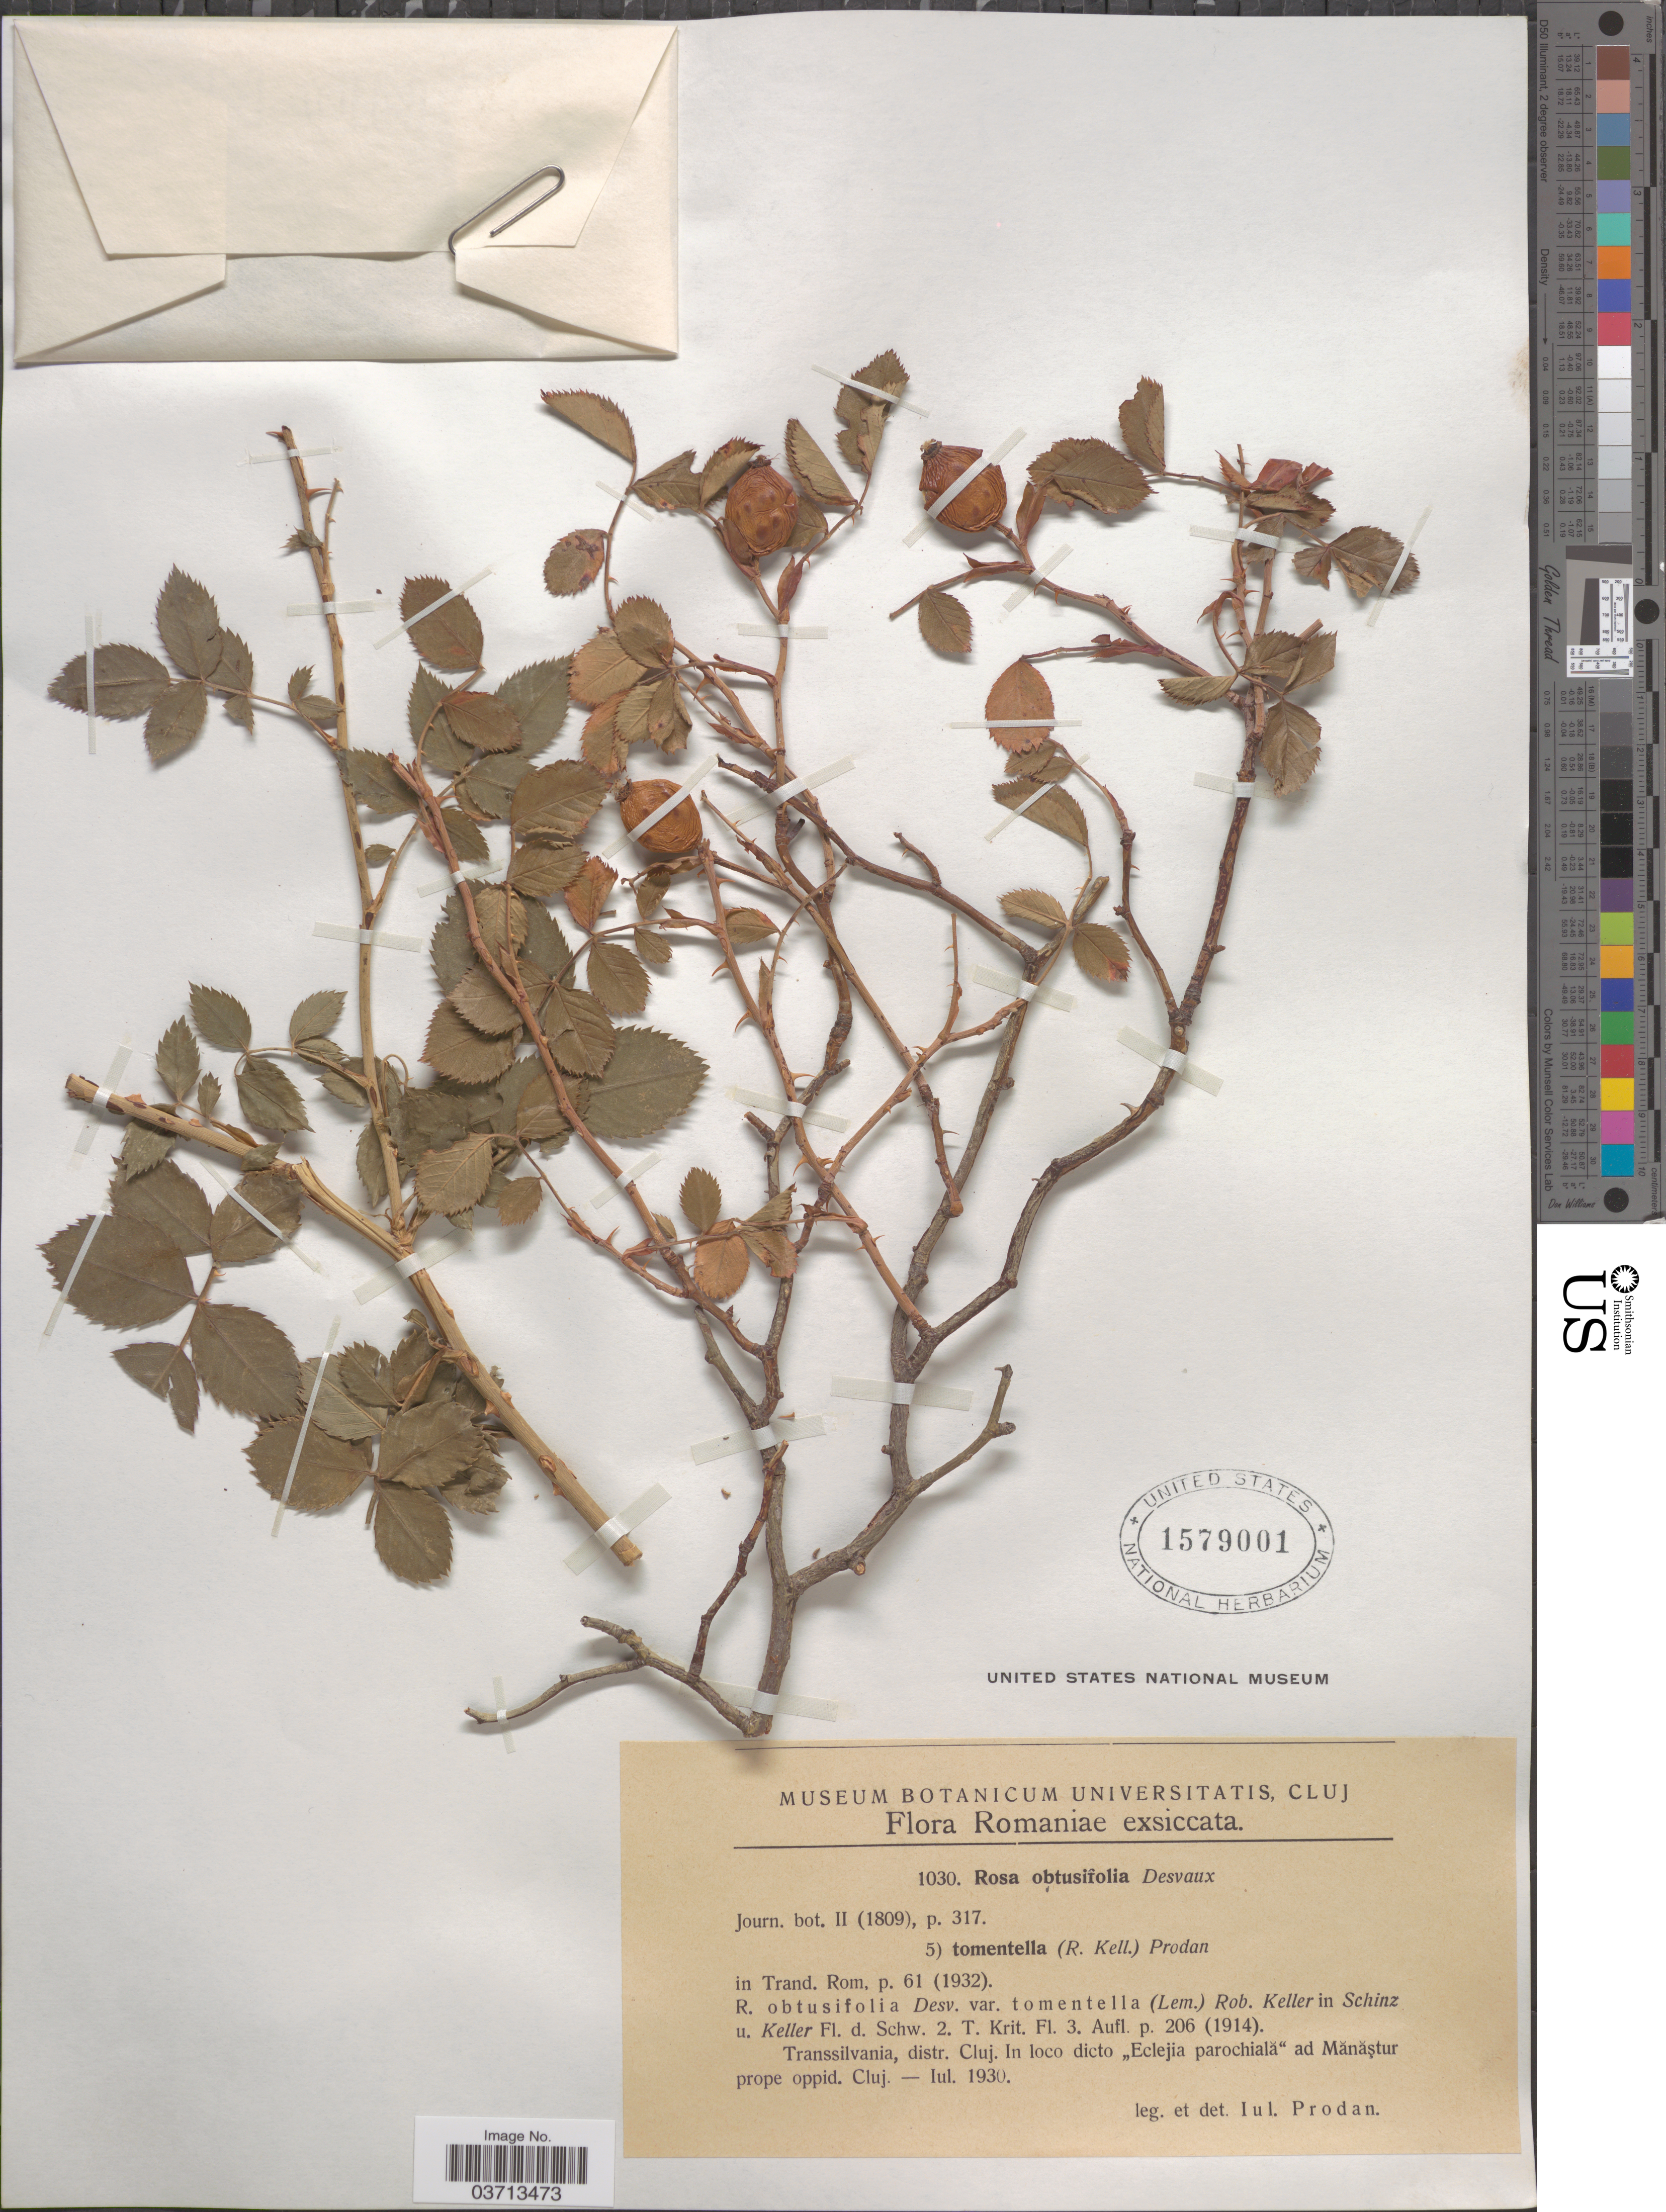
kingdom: Plantae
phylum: Tracheophyta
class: Magnoliopsida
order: Rosales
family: Rosaceae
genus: Rosa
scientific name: Rosa obtusifolia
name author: Desv.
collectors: J. Prodan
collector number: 1030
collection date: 1930-07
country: Romania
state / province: Cluj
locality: Transsilvania, distr. Cluj. In loco dicto "Eclejia parochiala" ad Mănăştur prope oppid. Cluj.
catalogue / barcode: US 1579001